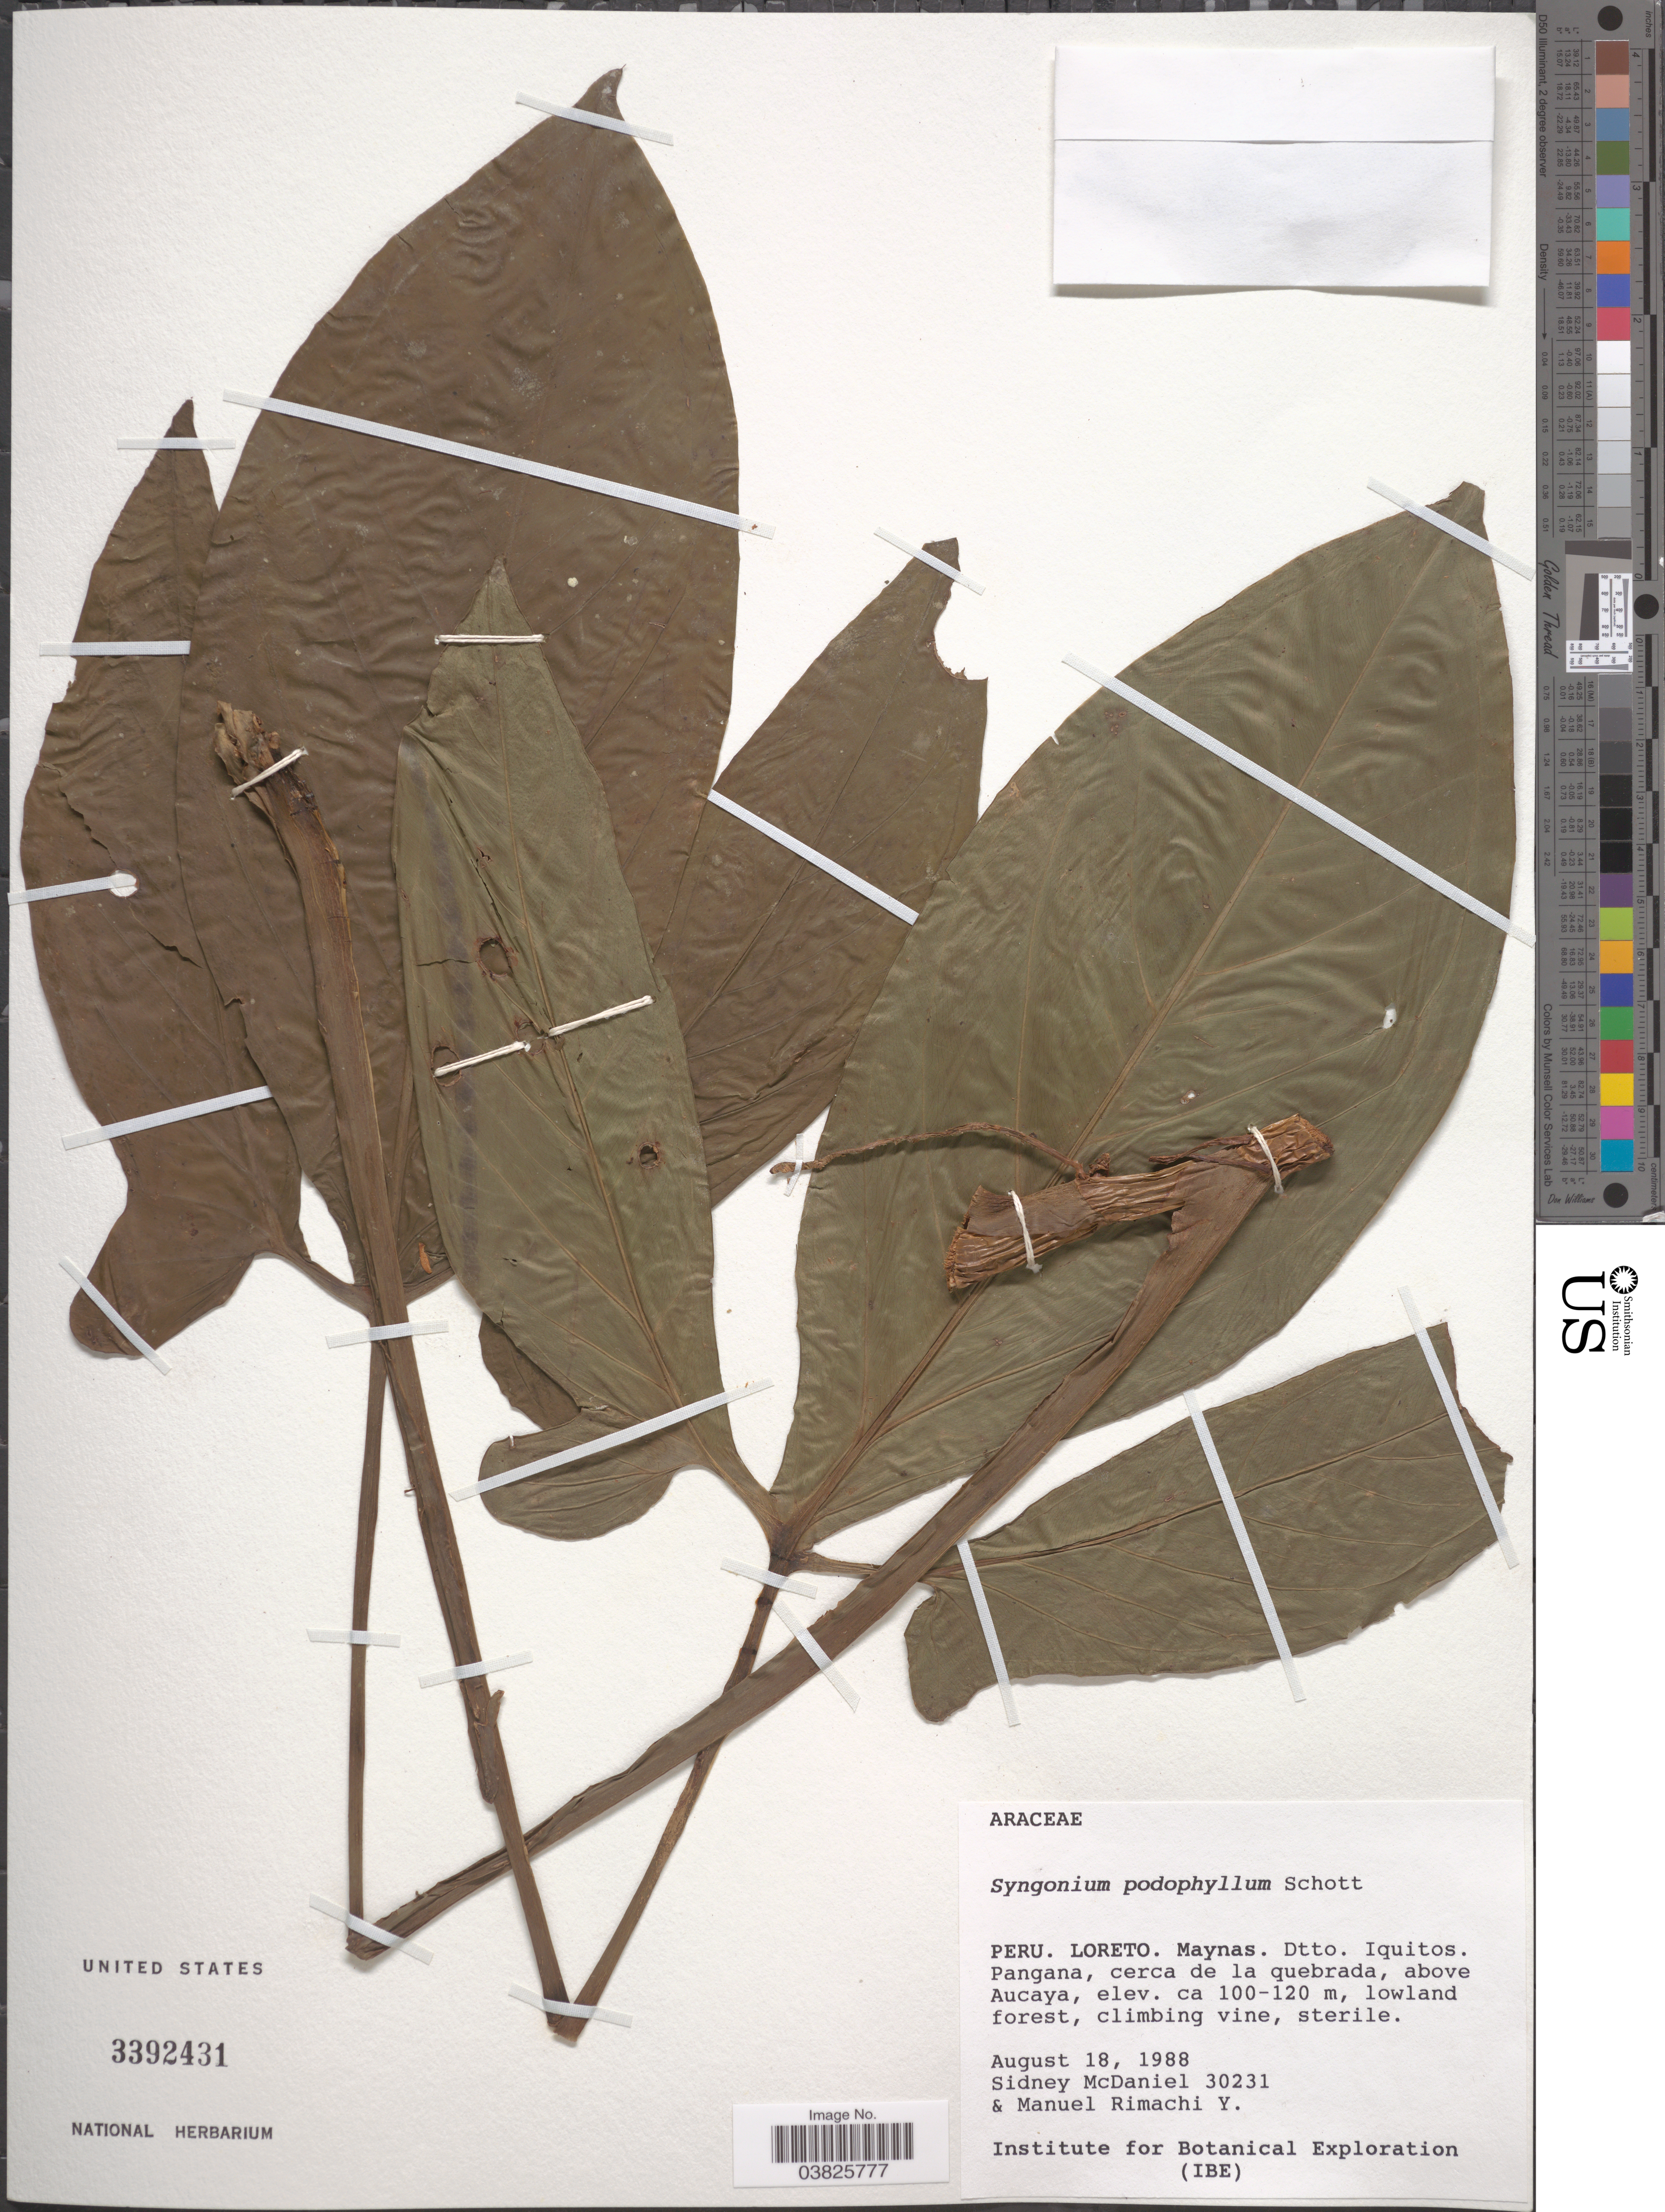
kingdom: Plantae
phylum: Tracheophyta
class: Liliopsida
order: Alismatales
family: Araceae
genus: Syngonium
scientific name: Syngonium podophyllum 'Lemon-Lime'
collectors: S. McDaniel & M. Rimachi Y.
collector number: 30231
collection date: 1988-08-18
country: Peru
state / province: Loreto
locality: Maynas. Dtto. Iquitos. Pangana, cerca de la quebrada, above Aucaya.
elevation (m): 100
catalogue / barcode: US 3392431